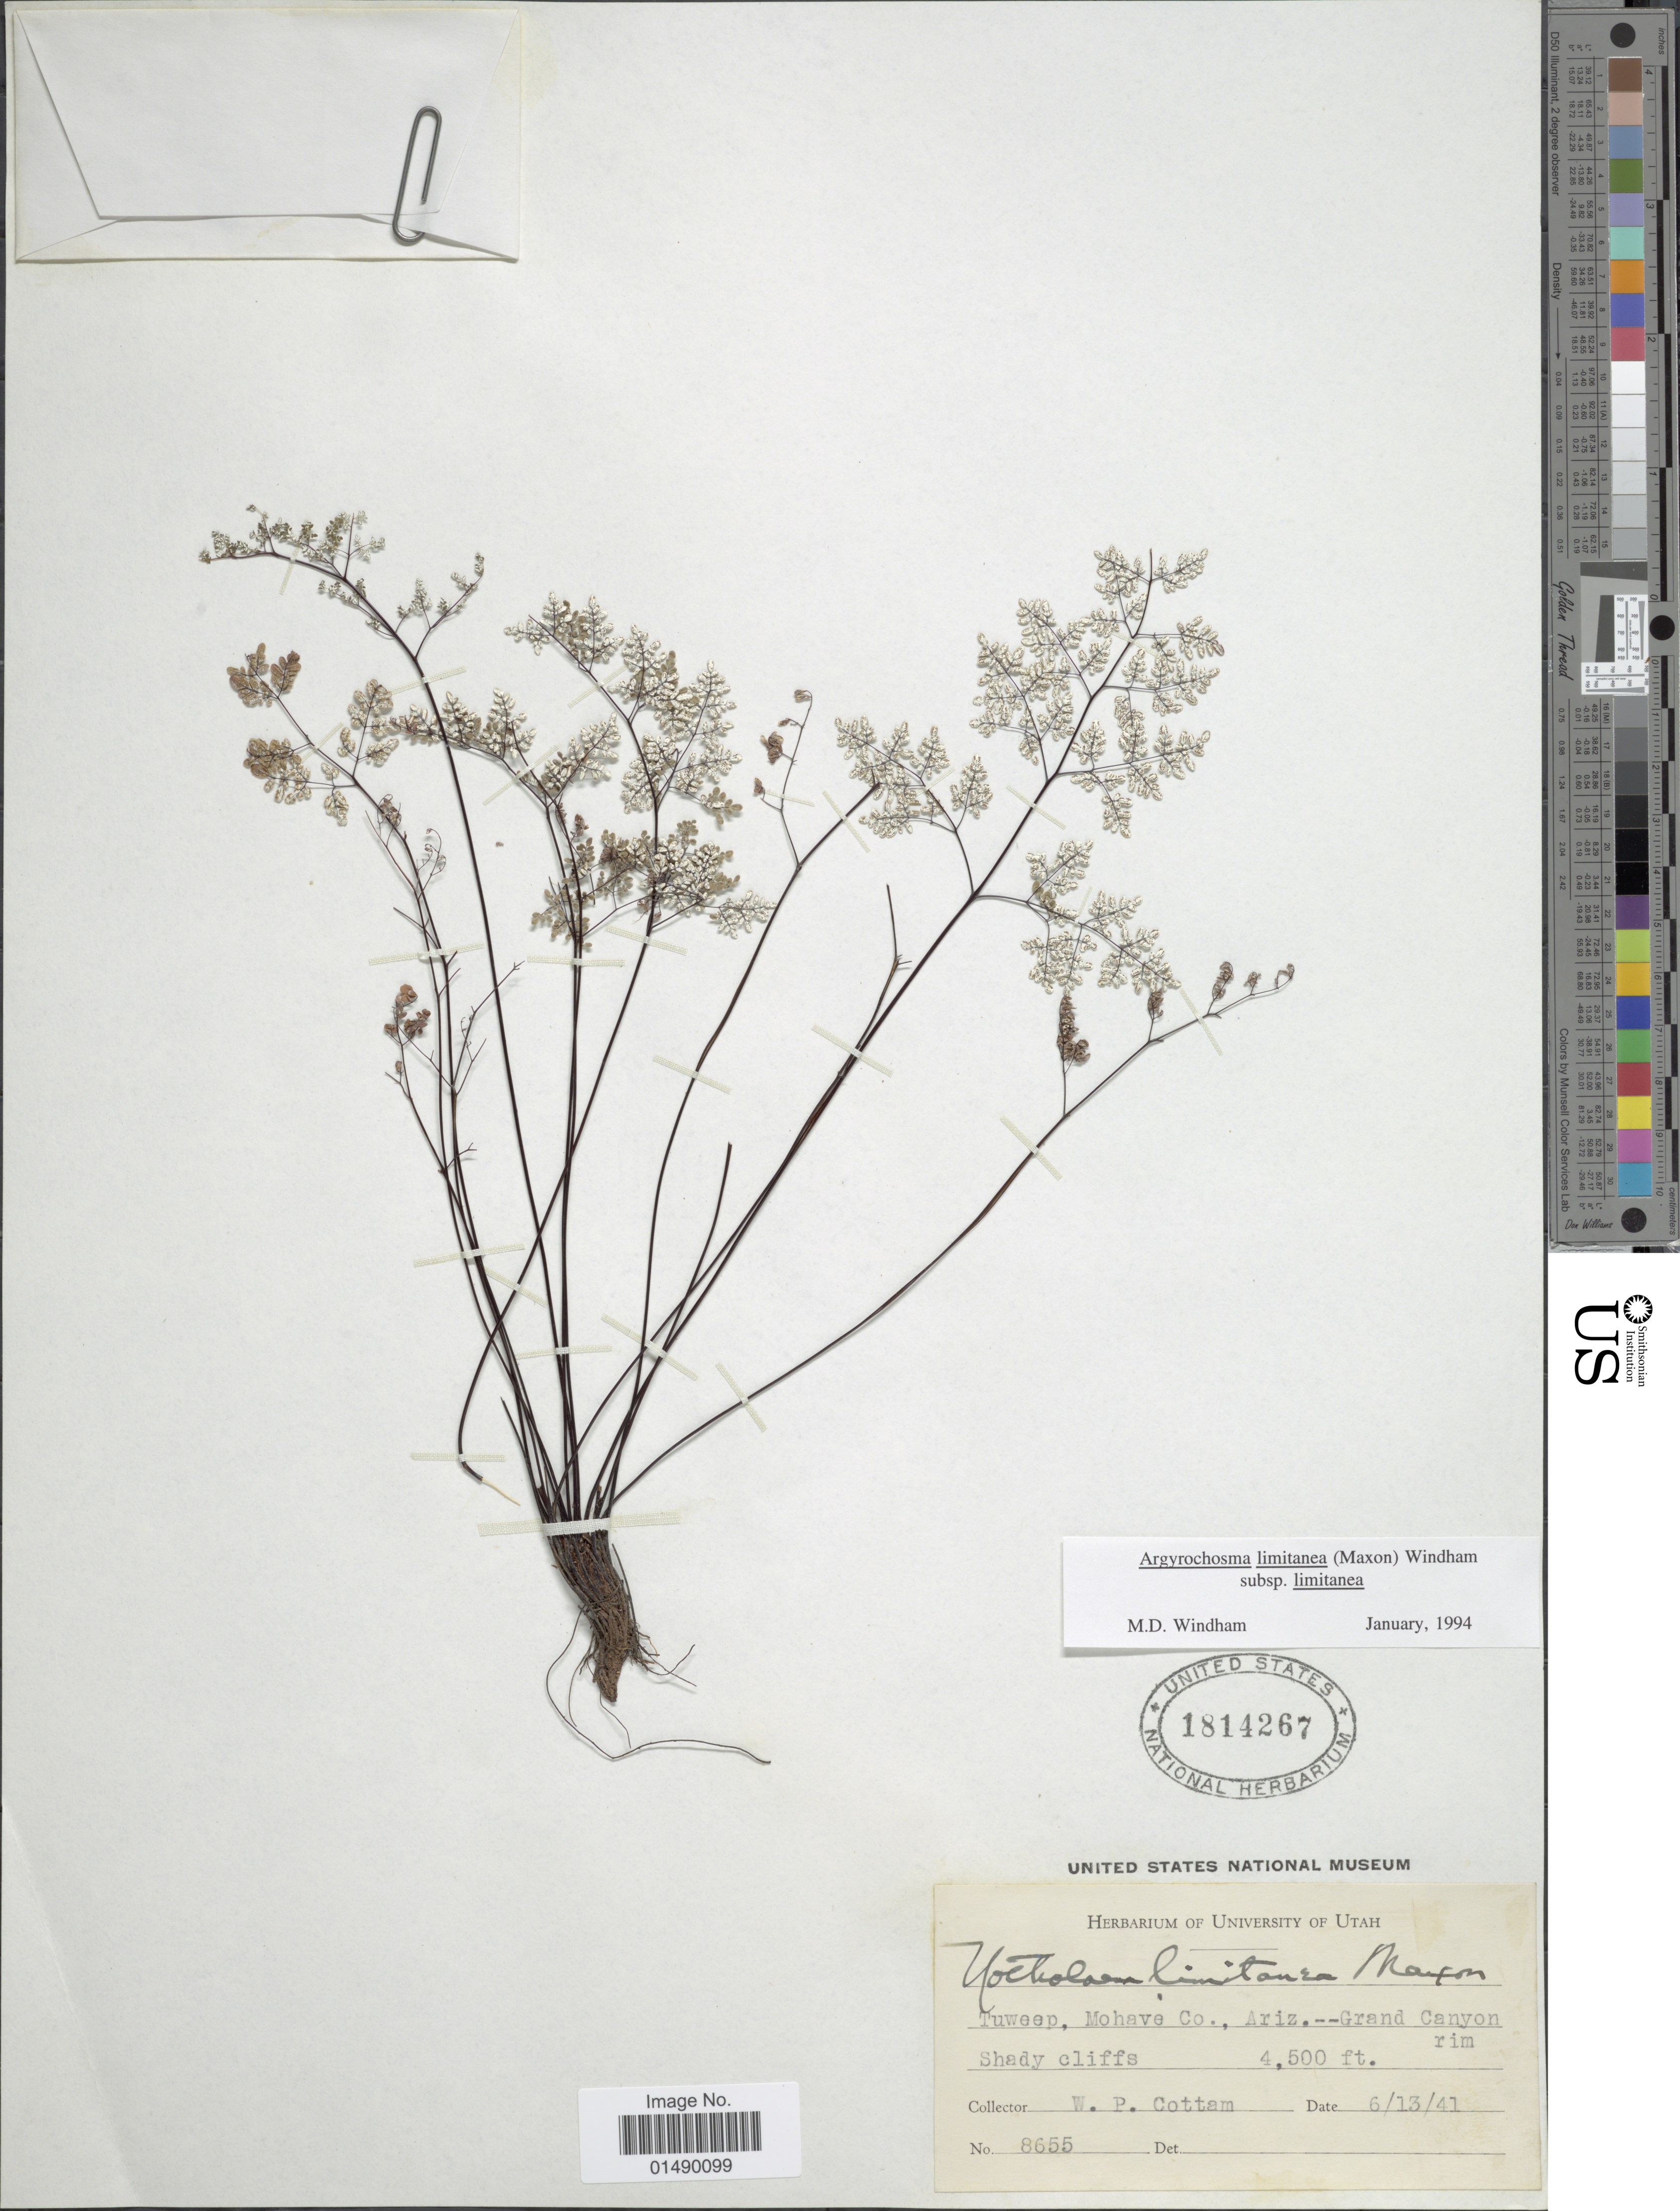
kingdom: Plantae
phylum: Tracheophyta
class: Polypodiopsida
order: Polypodiales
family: Pteridaceae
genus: Argyrochosma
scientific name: Argyrochosma limitanea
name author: (Maxon) Windham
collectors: W. Cottam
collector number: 8655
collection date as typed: Transcribed d/m/y: 13/6/41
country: United States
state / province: Arizona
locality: Arizona, Tuweep, Mohave Co, Arizona - Grand Canyon.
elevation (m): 1372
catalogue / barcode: US 1814267